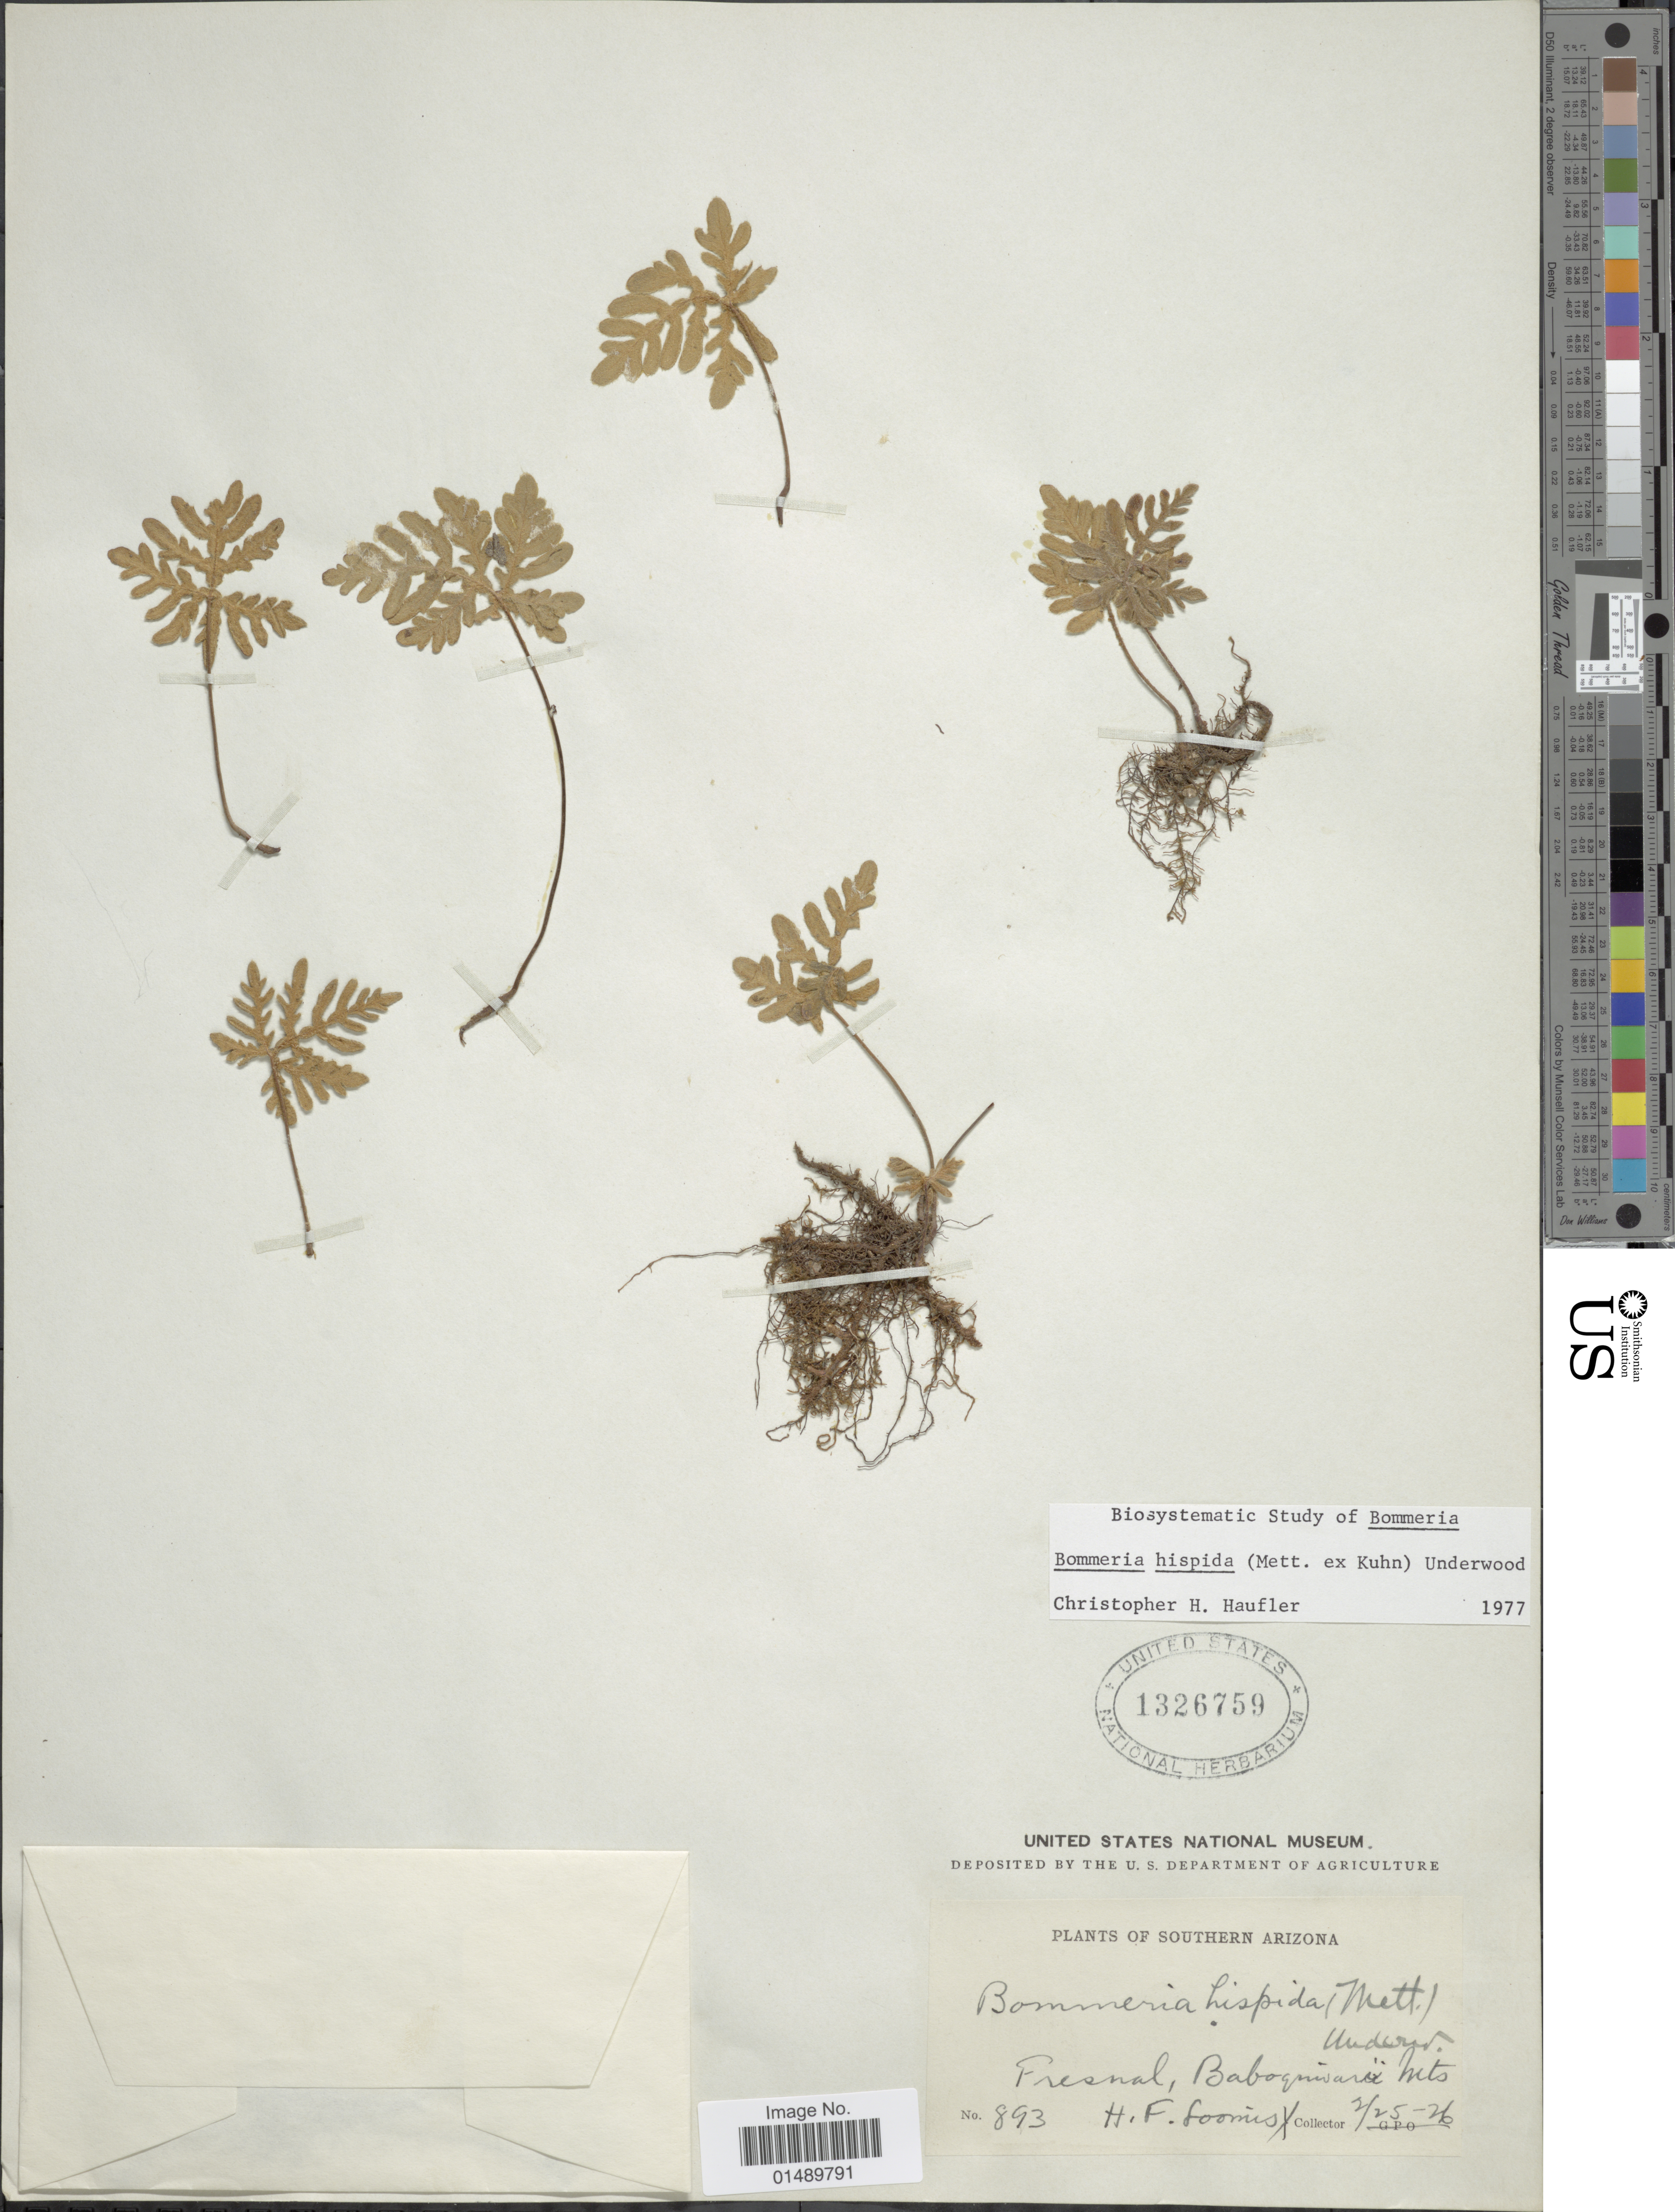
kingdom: Plantae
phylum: Tracheophyta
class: Polypodiopsida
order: Polypodiales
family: Pteridaceae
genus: Bommeria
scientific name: Bommeria hispida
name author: (Mett. ex Kuhn) Underw.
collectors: H. F. Loomis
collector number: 893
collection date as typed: Transcribed d/m/y: 25/2/26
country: United States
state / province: Arizona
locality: Southern Arizona, Fresnal, Babiquiverai Mts.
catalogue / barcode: US 1326759